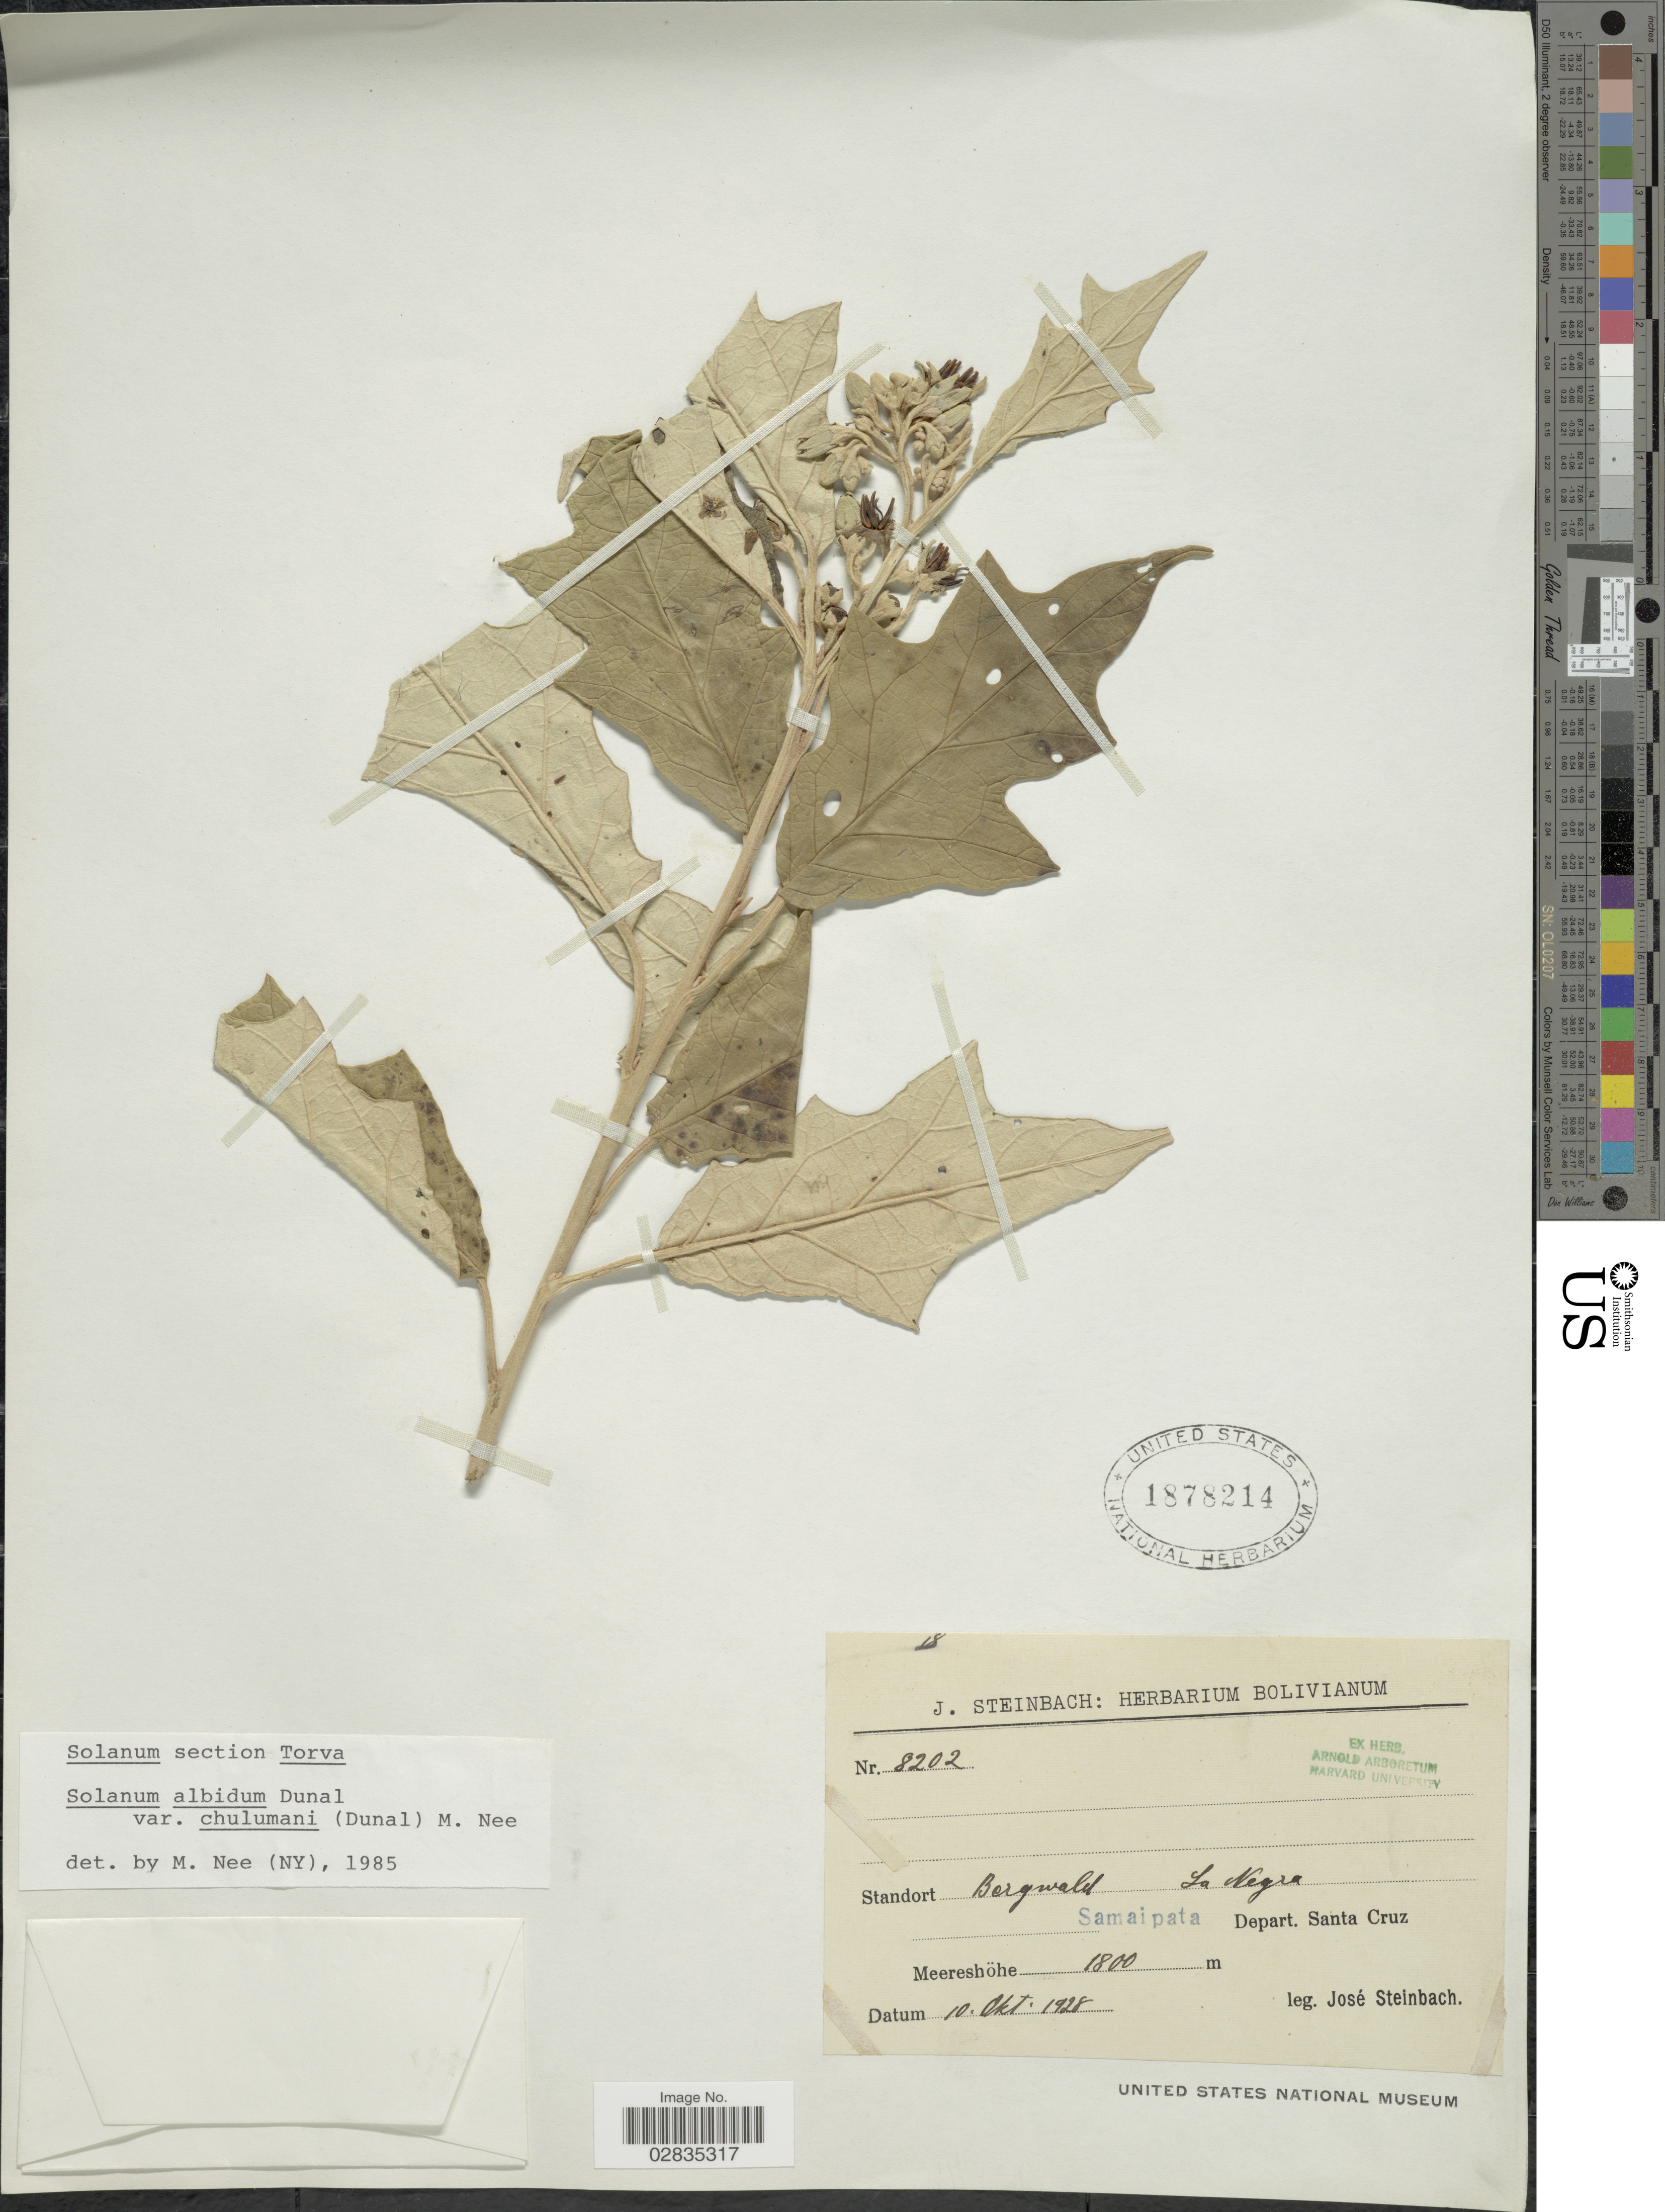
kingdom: Plantae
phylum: Tracheophyta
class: Magnoliopsida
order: Solanales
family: Solanaceae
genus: Solanum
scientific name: Solanum albidum var. chulumani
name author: (Dunal) M. Nee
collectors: J. Steinbach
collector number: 8202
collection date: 1928-10-10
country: Bolivia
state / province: Santa Cruz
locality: Standort Bergwald La Negra. Samaipata Depart. Santa Cruz.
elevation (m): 1800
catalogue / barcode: US 1878214